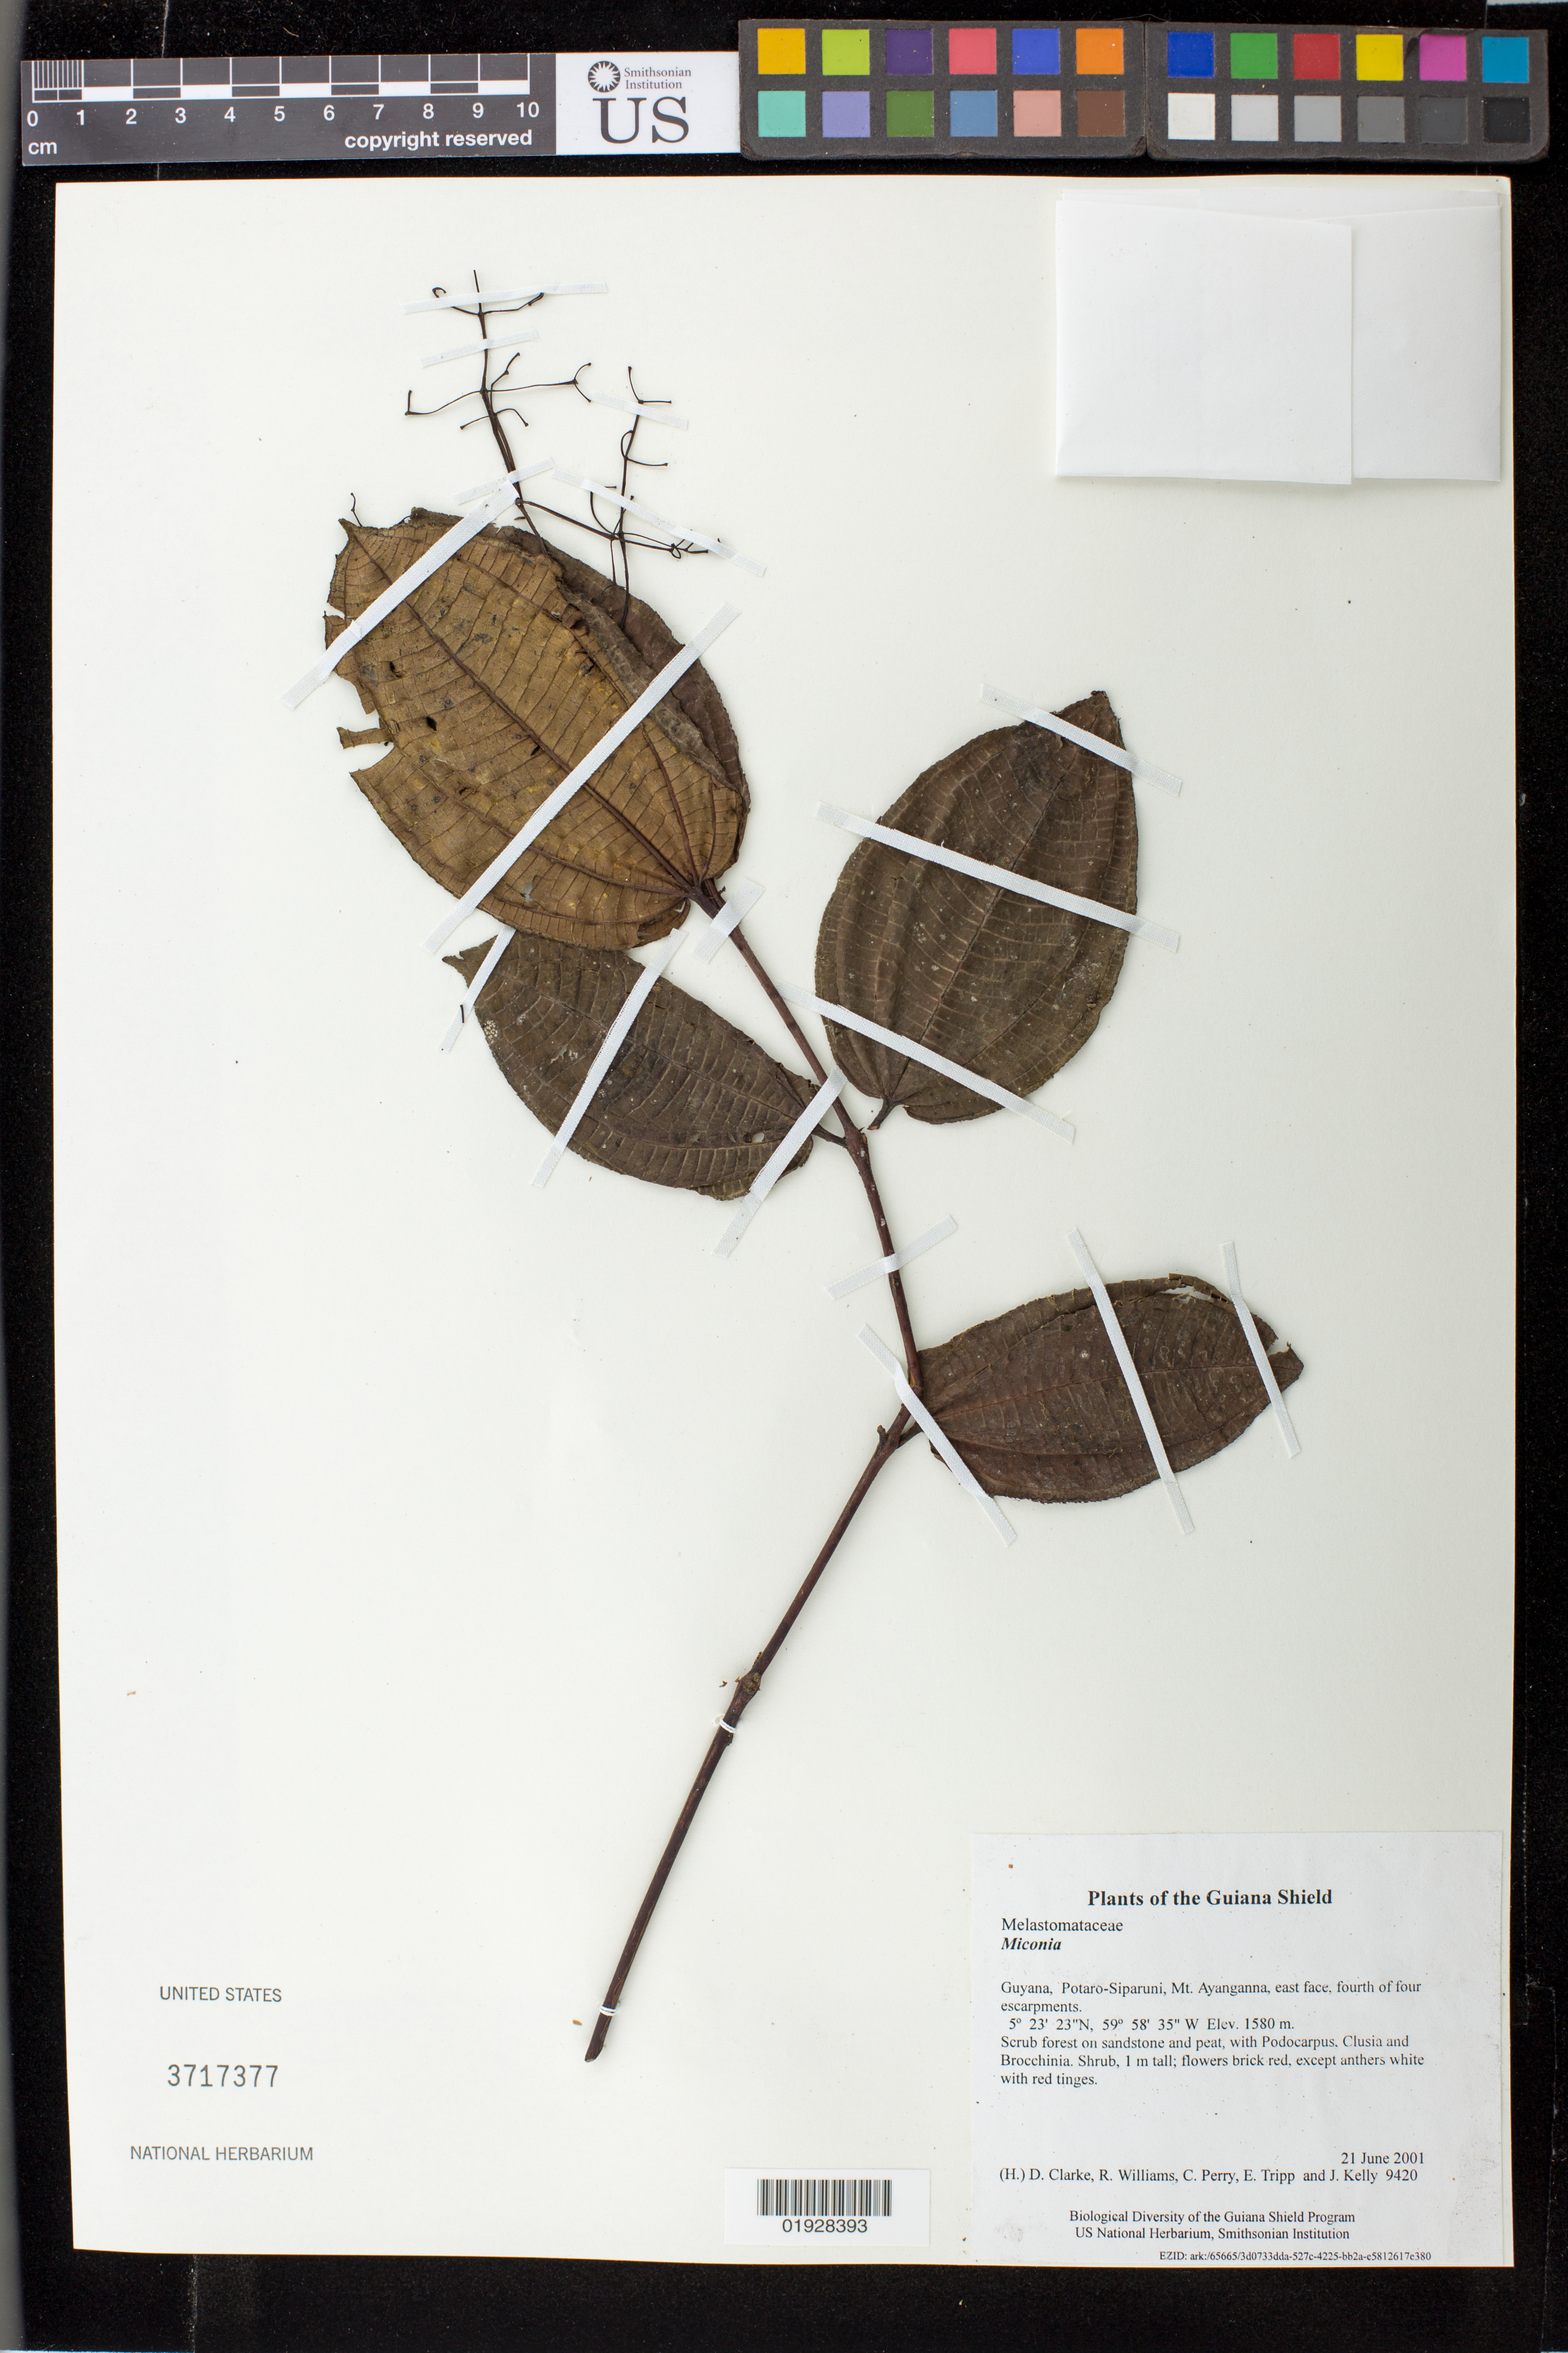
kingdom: Plantae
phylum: Tracheophyta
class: Magnoliopsida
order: Myrtales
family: Melastomataceae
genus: Miconia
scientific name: Miconia sp.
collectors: H. D. Clarke, R. Williams, C. Perry, E. Tripp & J. Kelly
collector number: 9420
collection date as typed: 21 June 2001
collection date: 2001-06-21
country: Guyana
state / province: Potaro-Siparuni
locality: Mt. Ayanganna, east face, fourth of four escarpments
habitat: Scrub forest on sandstone and peat, with Podocarpus, Clusia and Brocchinia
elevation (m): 1580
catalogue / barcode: US 3717377